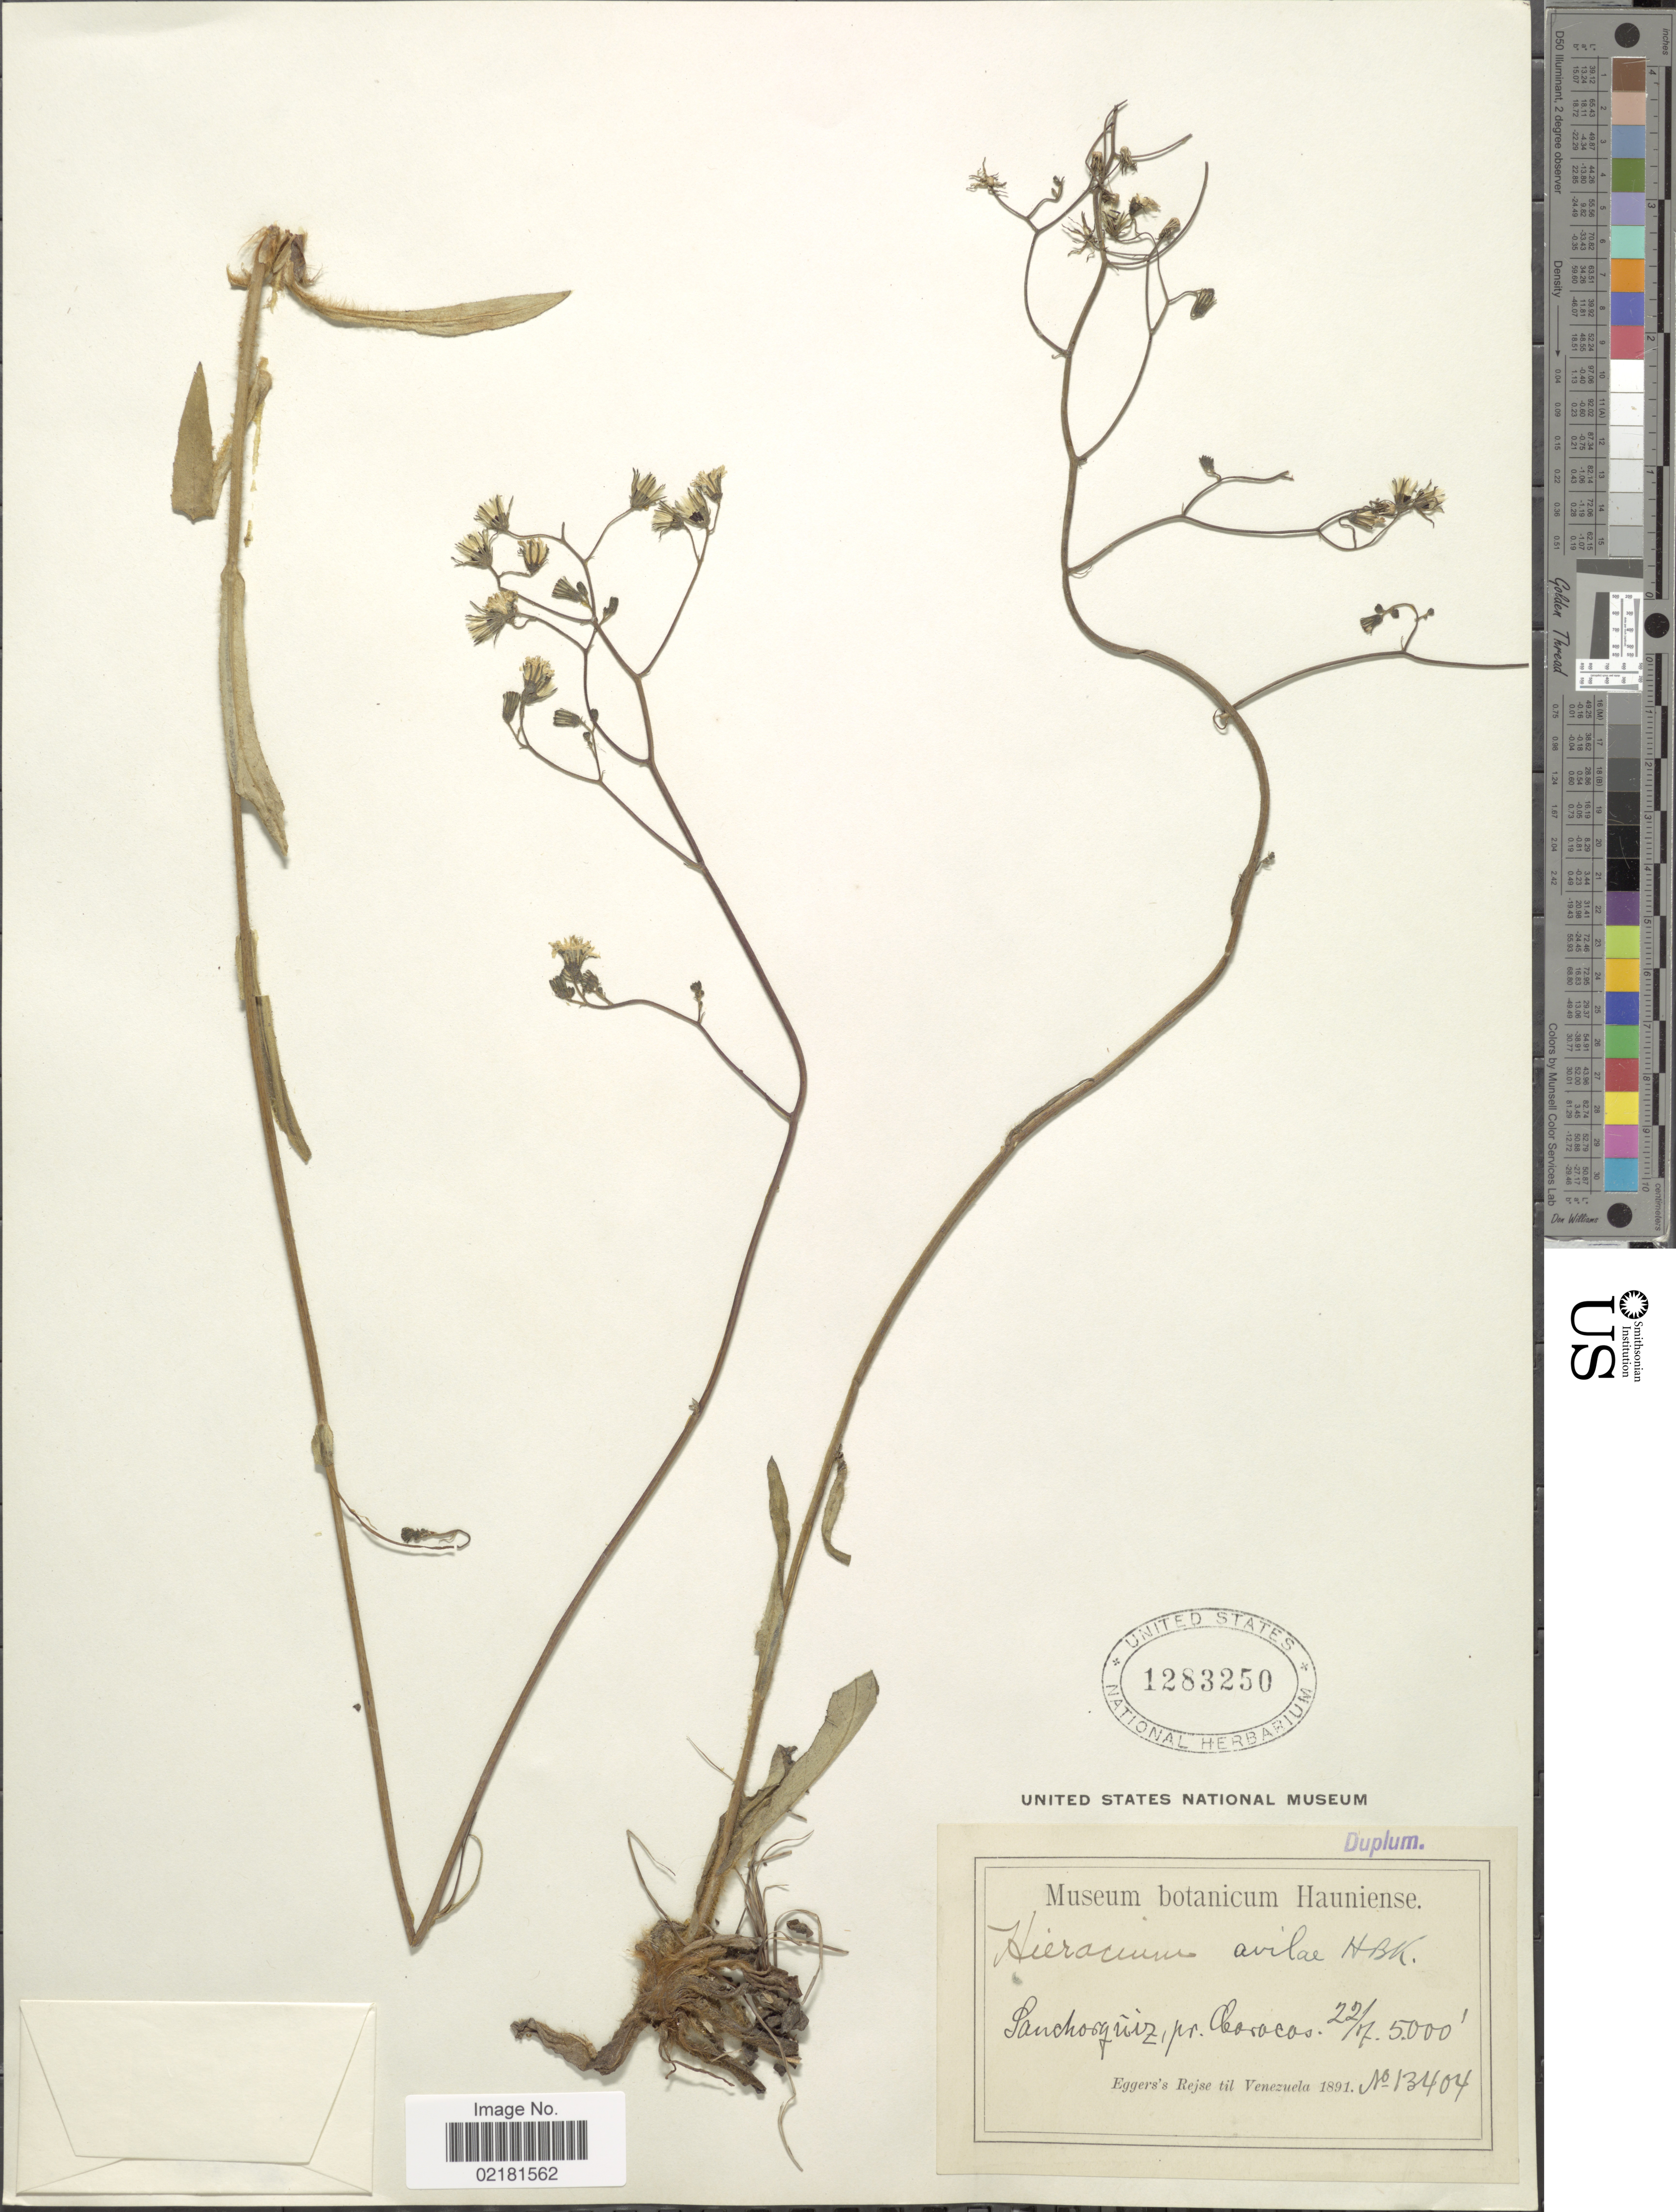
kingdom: Plantae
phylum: Tracheophyta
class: Magnoliopsida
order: Asterales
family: Asteraceae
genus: Hieracium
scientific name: Hieracium avilae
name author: Kunth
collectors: H. F. A. von Eggers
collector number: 13404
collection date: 1891-07-22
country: Venezuela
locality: Sanchoquiz, pr. Caracas.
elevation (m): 1524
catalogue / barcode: US 1283250